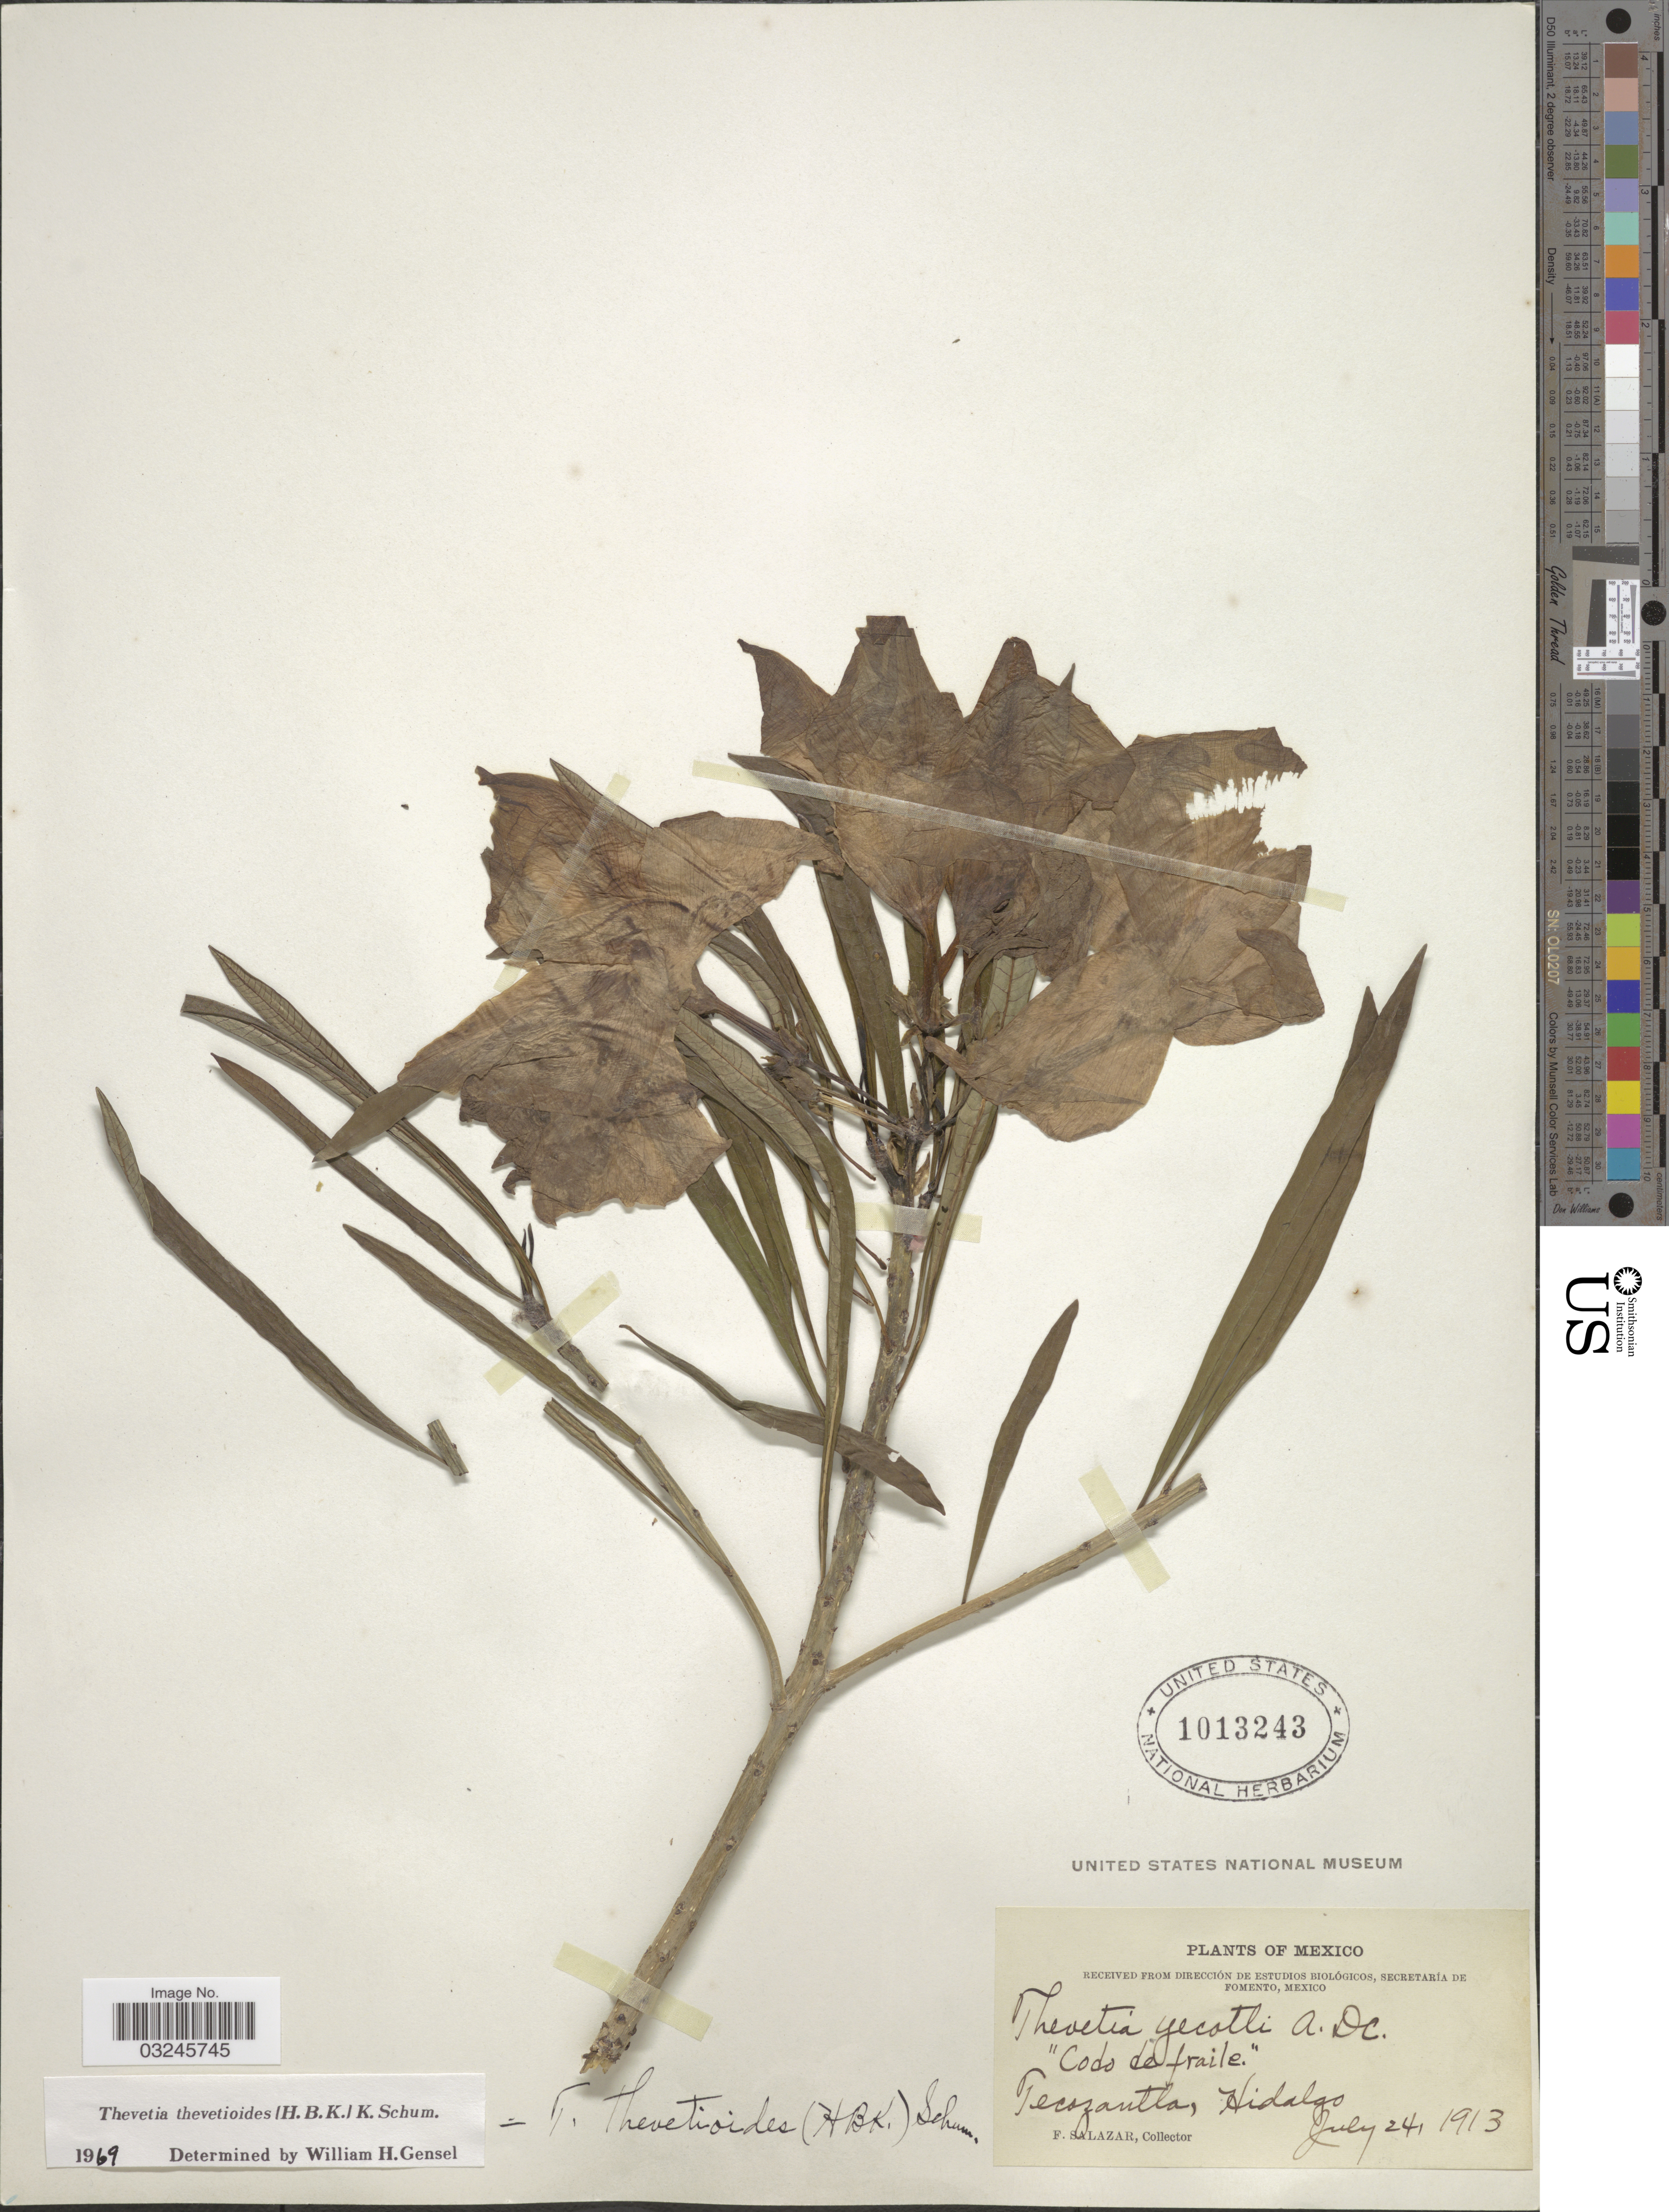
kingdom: Plantae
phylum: Tracheophyta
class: Magnoliopsida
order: Gentianales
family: Apocynaceae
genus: Thevetia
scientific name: Thevetia thevetioides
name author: (Kunth) K. Schum.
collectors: F. Salazar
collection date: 1913-07-24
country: Mexico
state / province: Hidalgo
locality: Tecozantla, Hidalgo.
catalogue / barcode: US 1013243